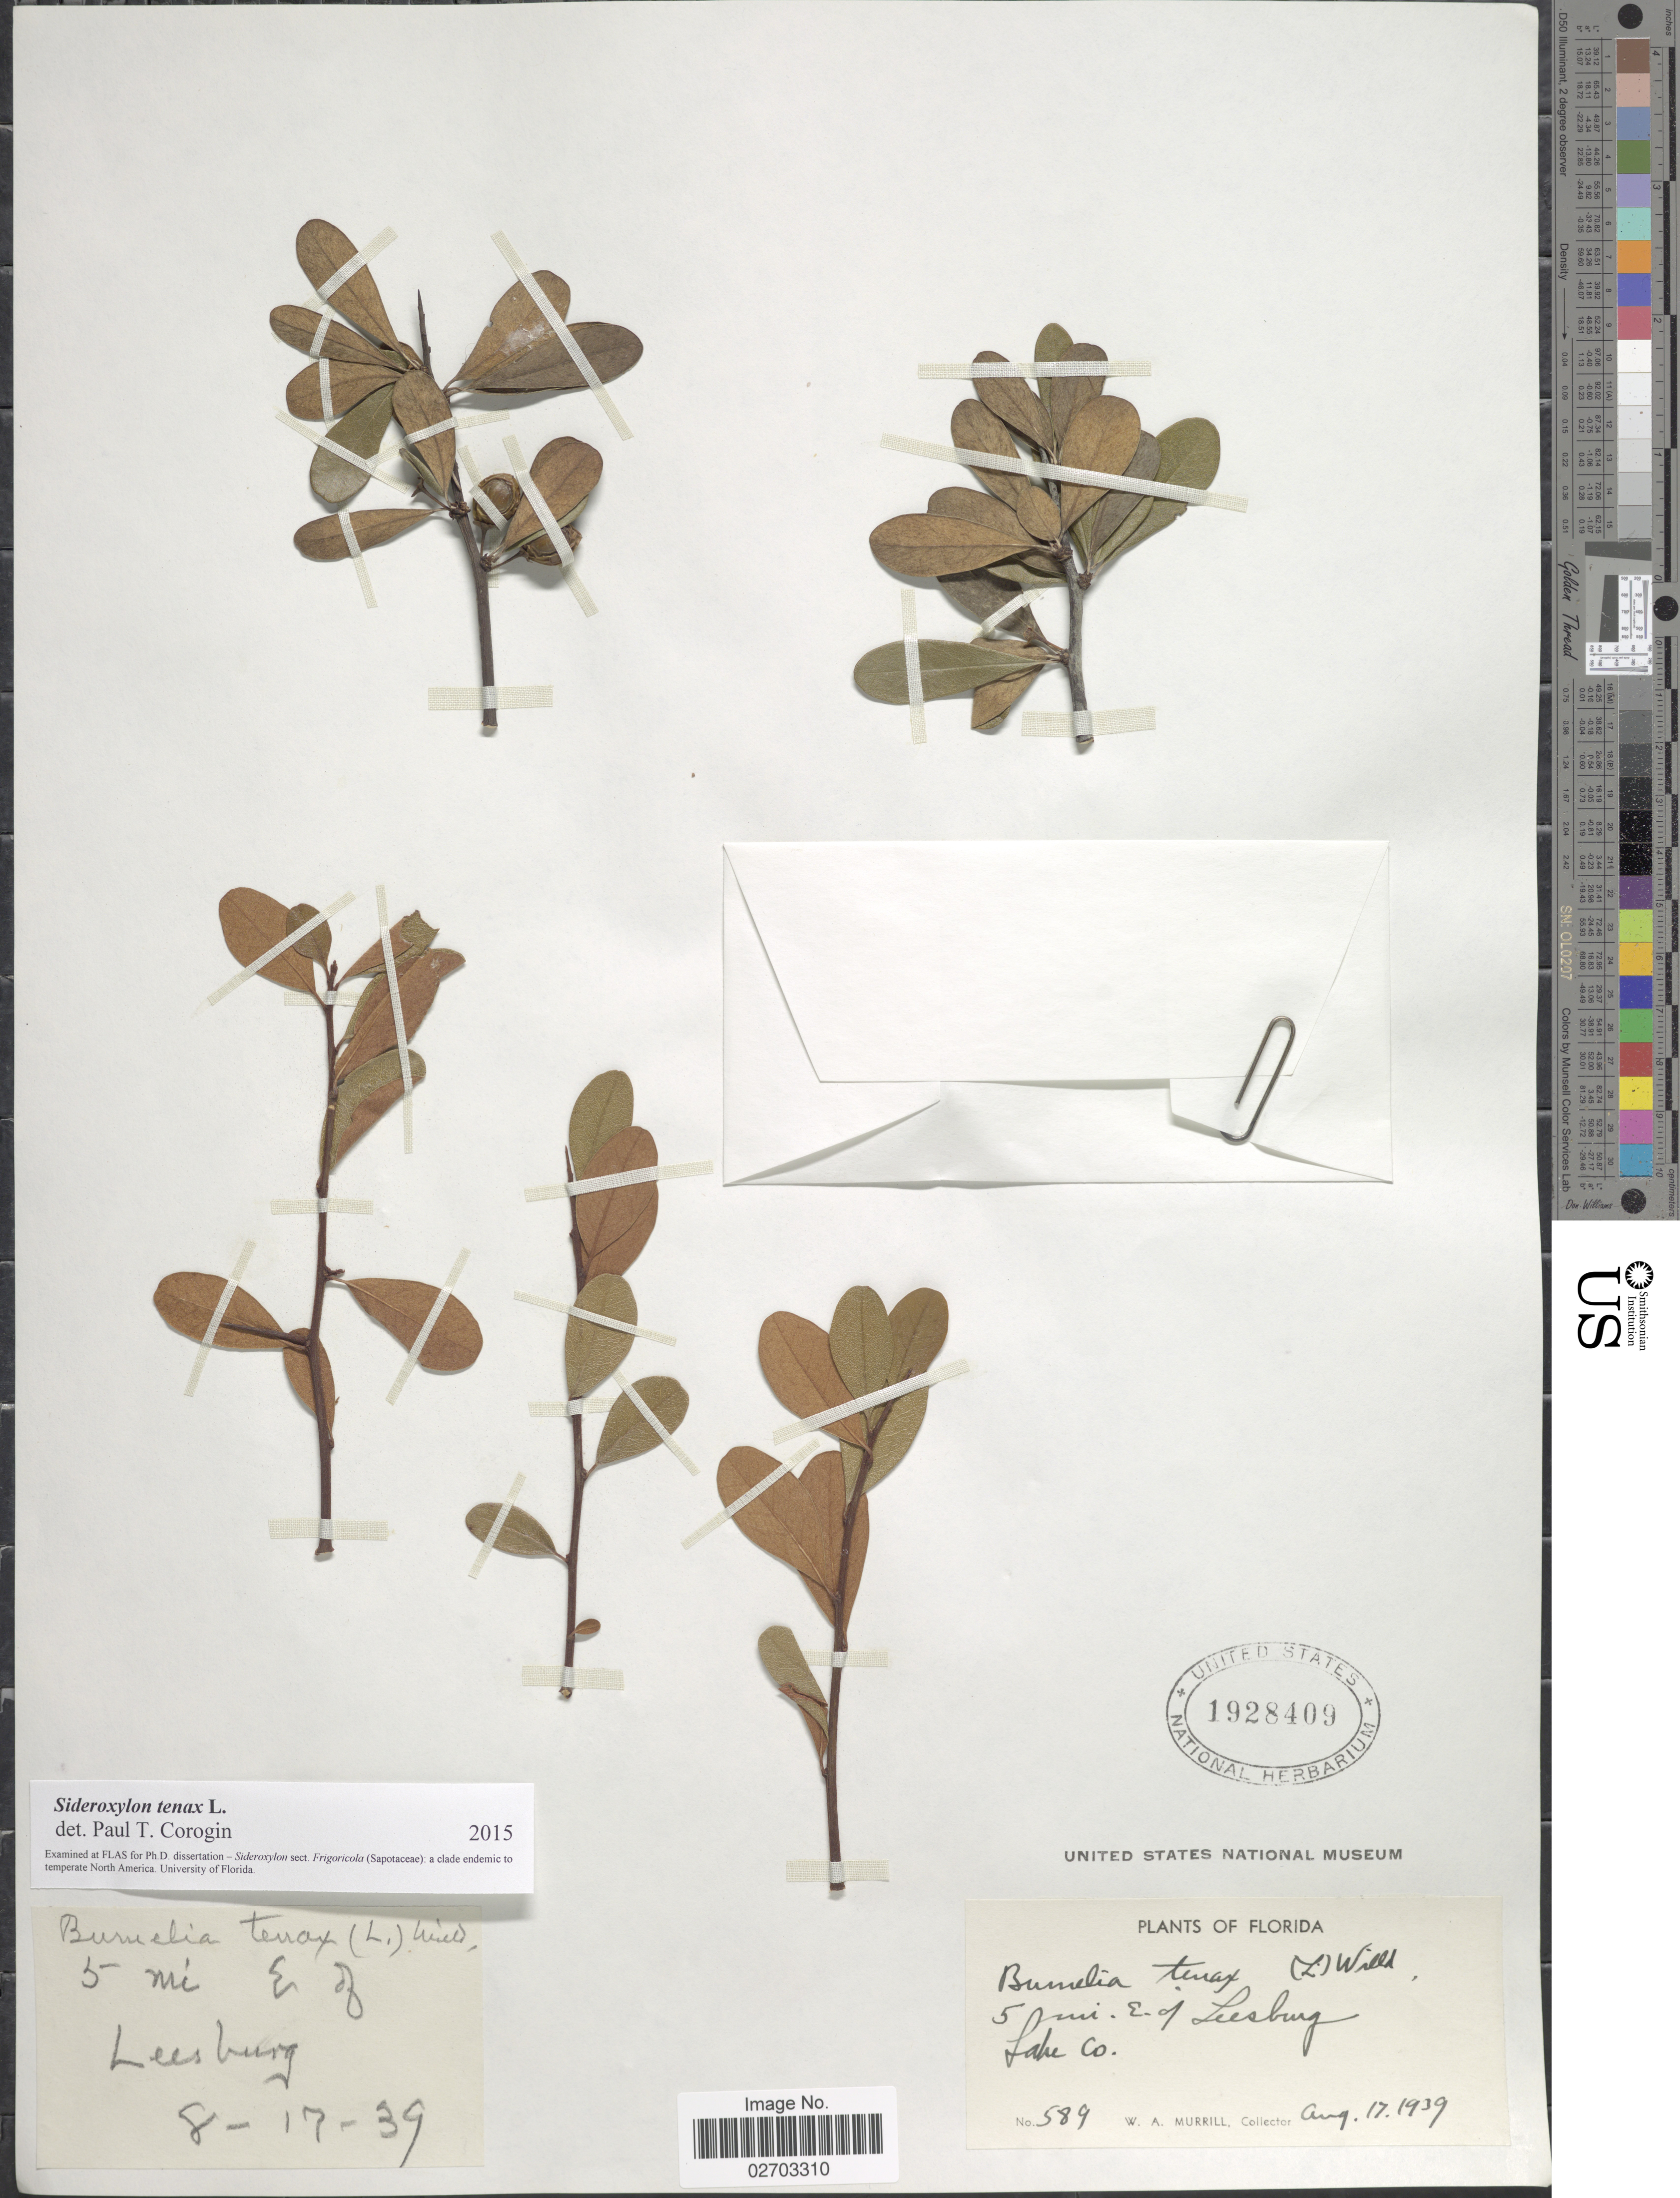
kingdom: Plantae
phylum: Tracheophyta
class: Magnoliopsida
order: Ericales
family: Sapotaceae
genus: Sideroxylon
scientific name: Sideroxylon tenax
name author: L.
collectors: W. A. Murrill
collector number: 589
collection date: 1939-08-17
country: United States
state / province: Florida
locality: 5 mi. E. of Leesburg, Lake Co.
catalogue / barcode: US 1928409